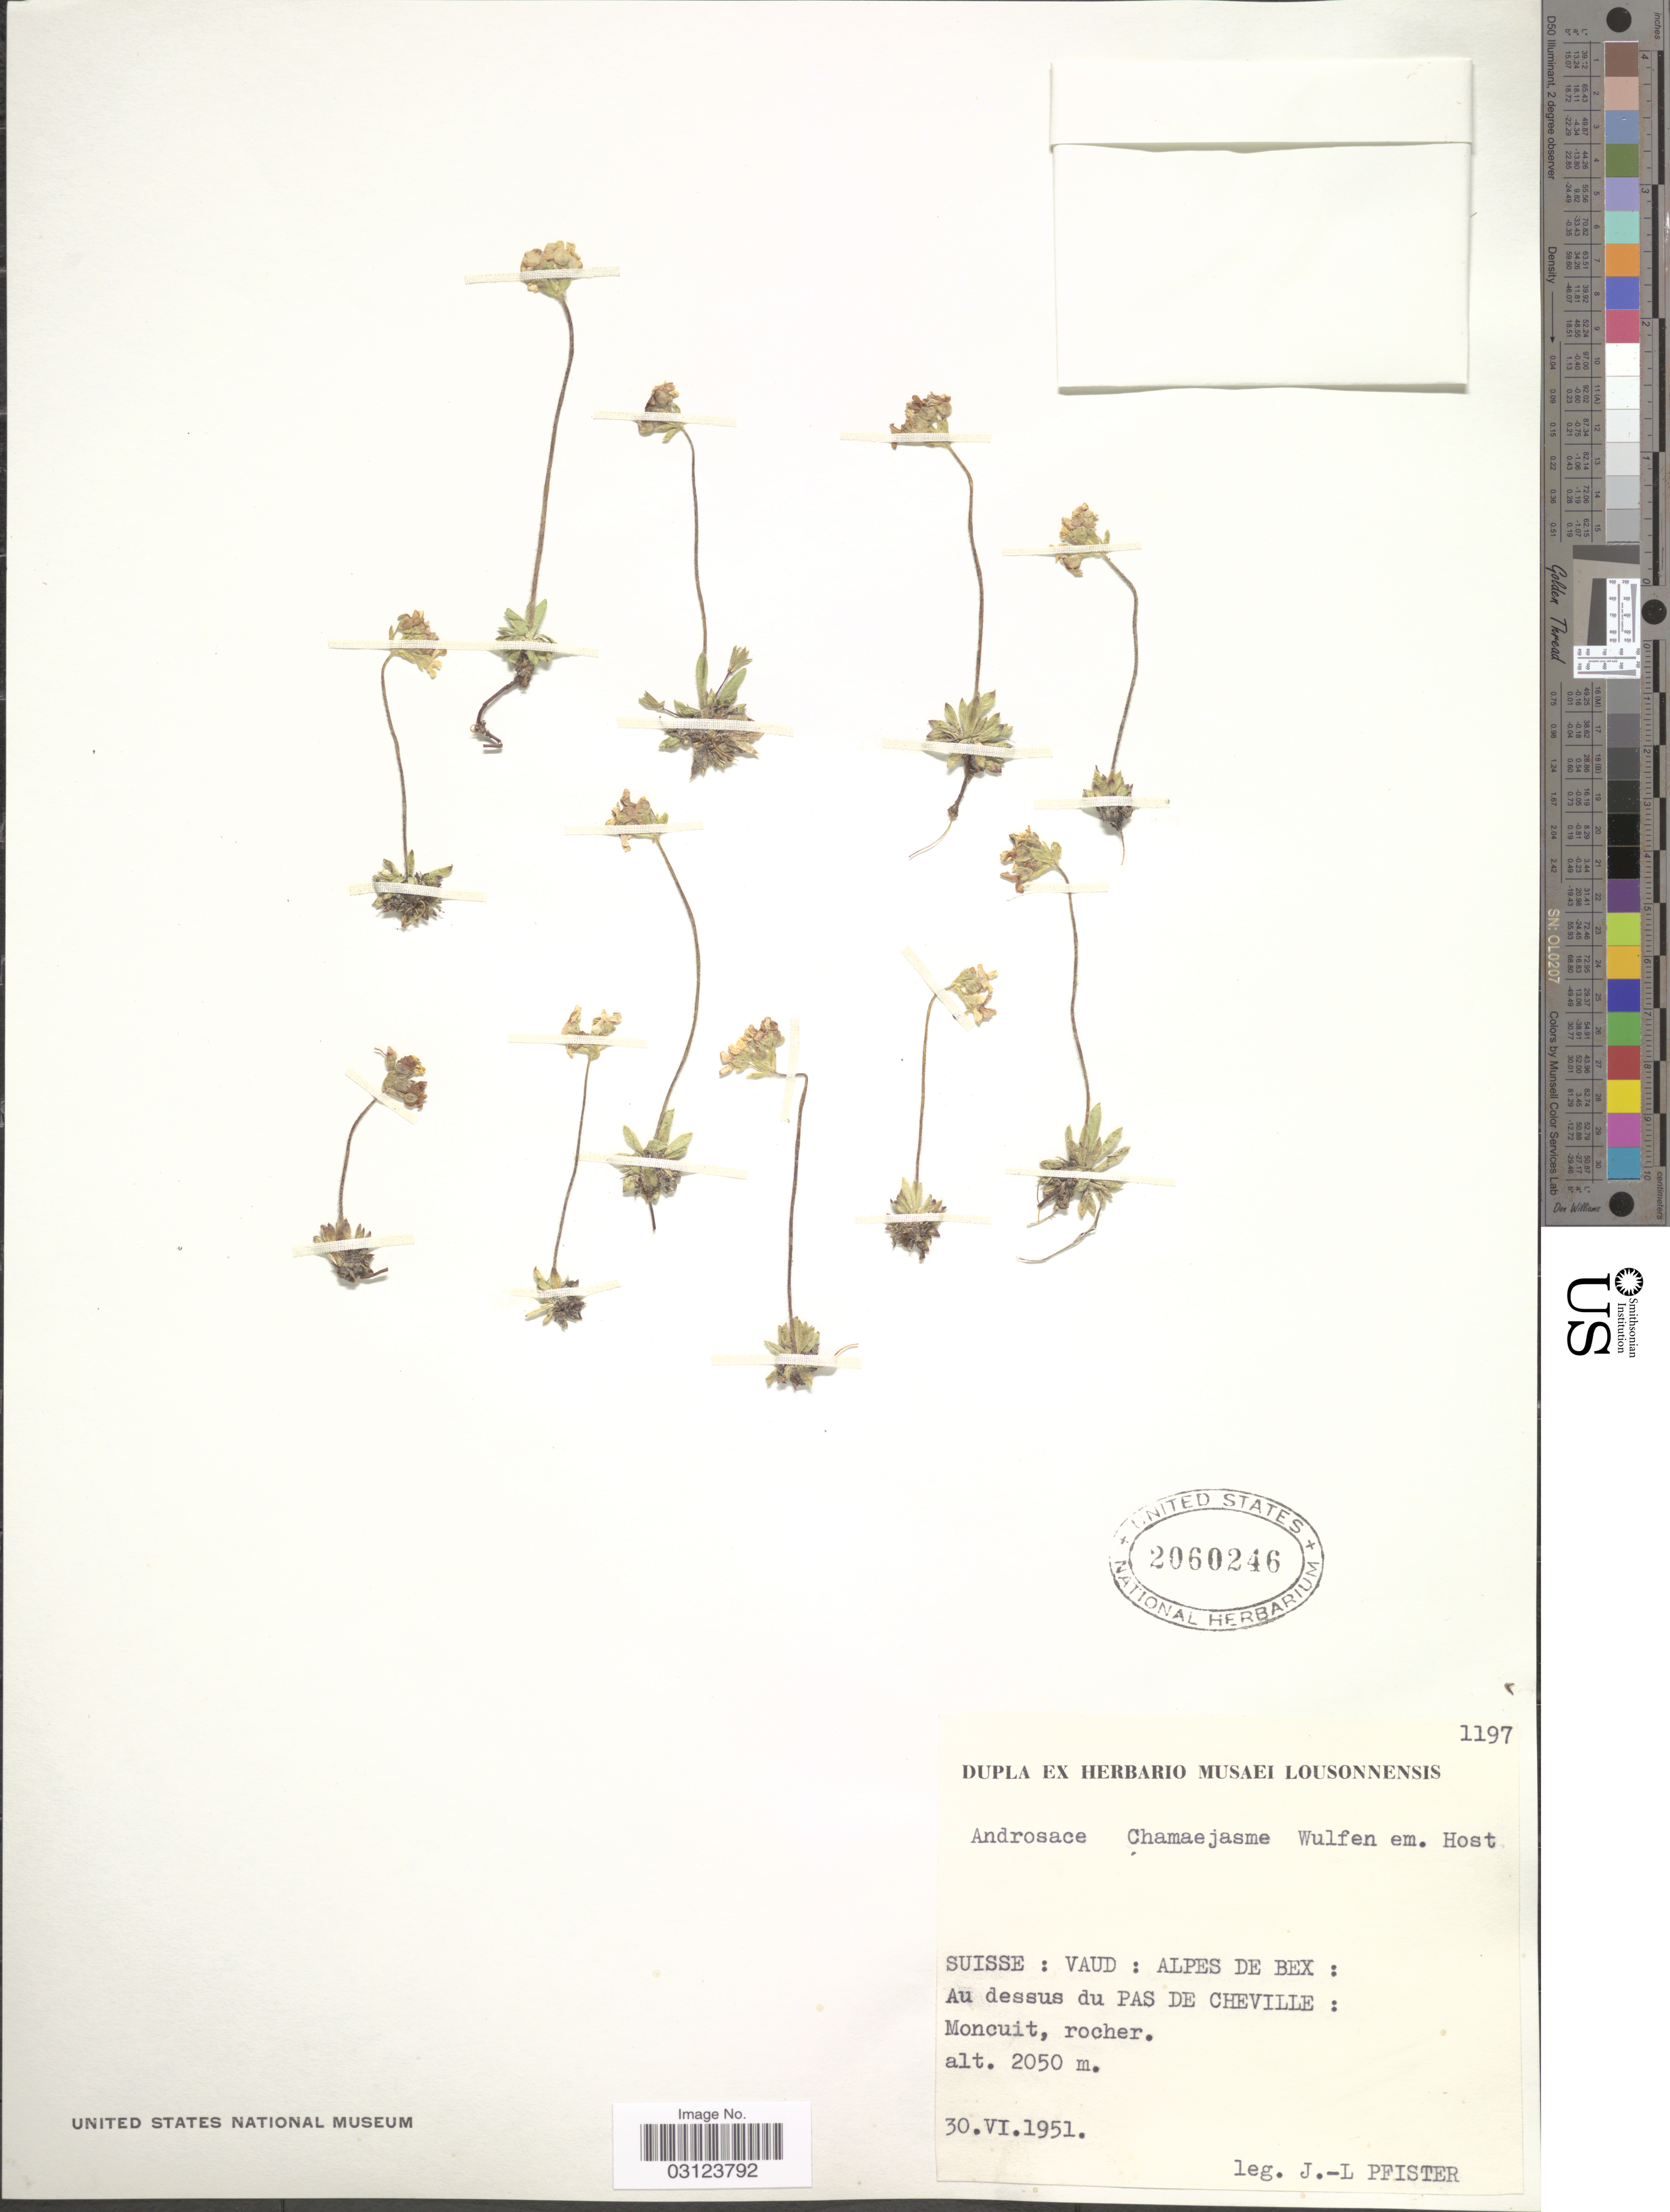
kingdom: Plantae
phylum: Tracheophyta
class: Magnoliopsida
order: Ericales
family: Primulaceae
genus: Androsace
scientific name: Androsace chamaejasme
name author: Wulfen ex Host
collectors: J. Pfister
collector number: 1197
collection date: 1951-06-30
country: Switzerland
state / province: Vaud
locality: Suisse: Vaud: Alpes de Bex: Au dessus du Pass de Cheville: Moncuit, rocher.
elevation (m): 2050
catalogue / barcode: US 2060246